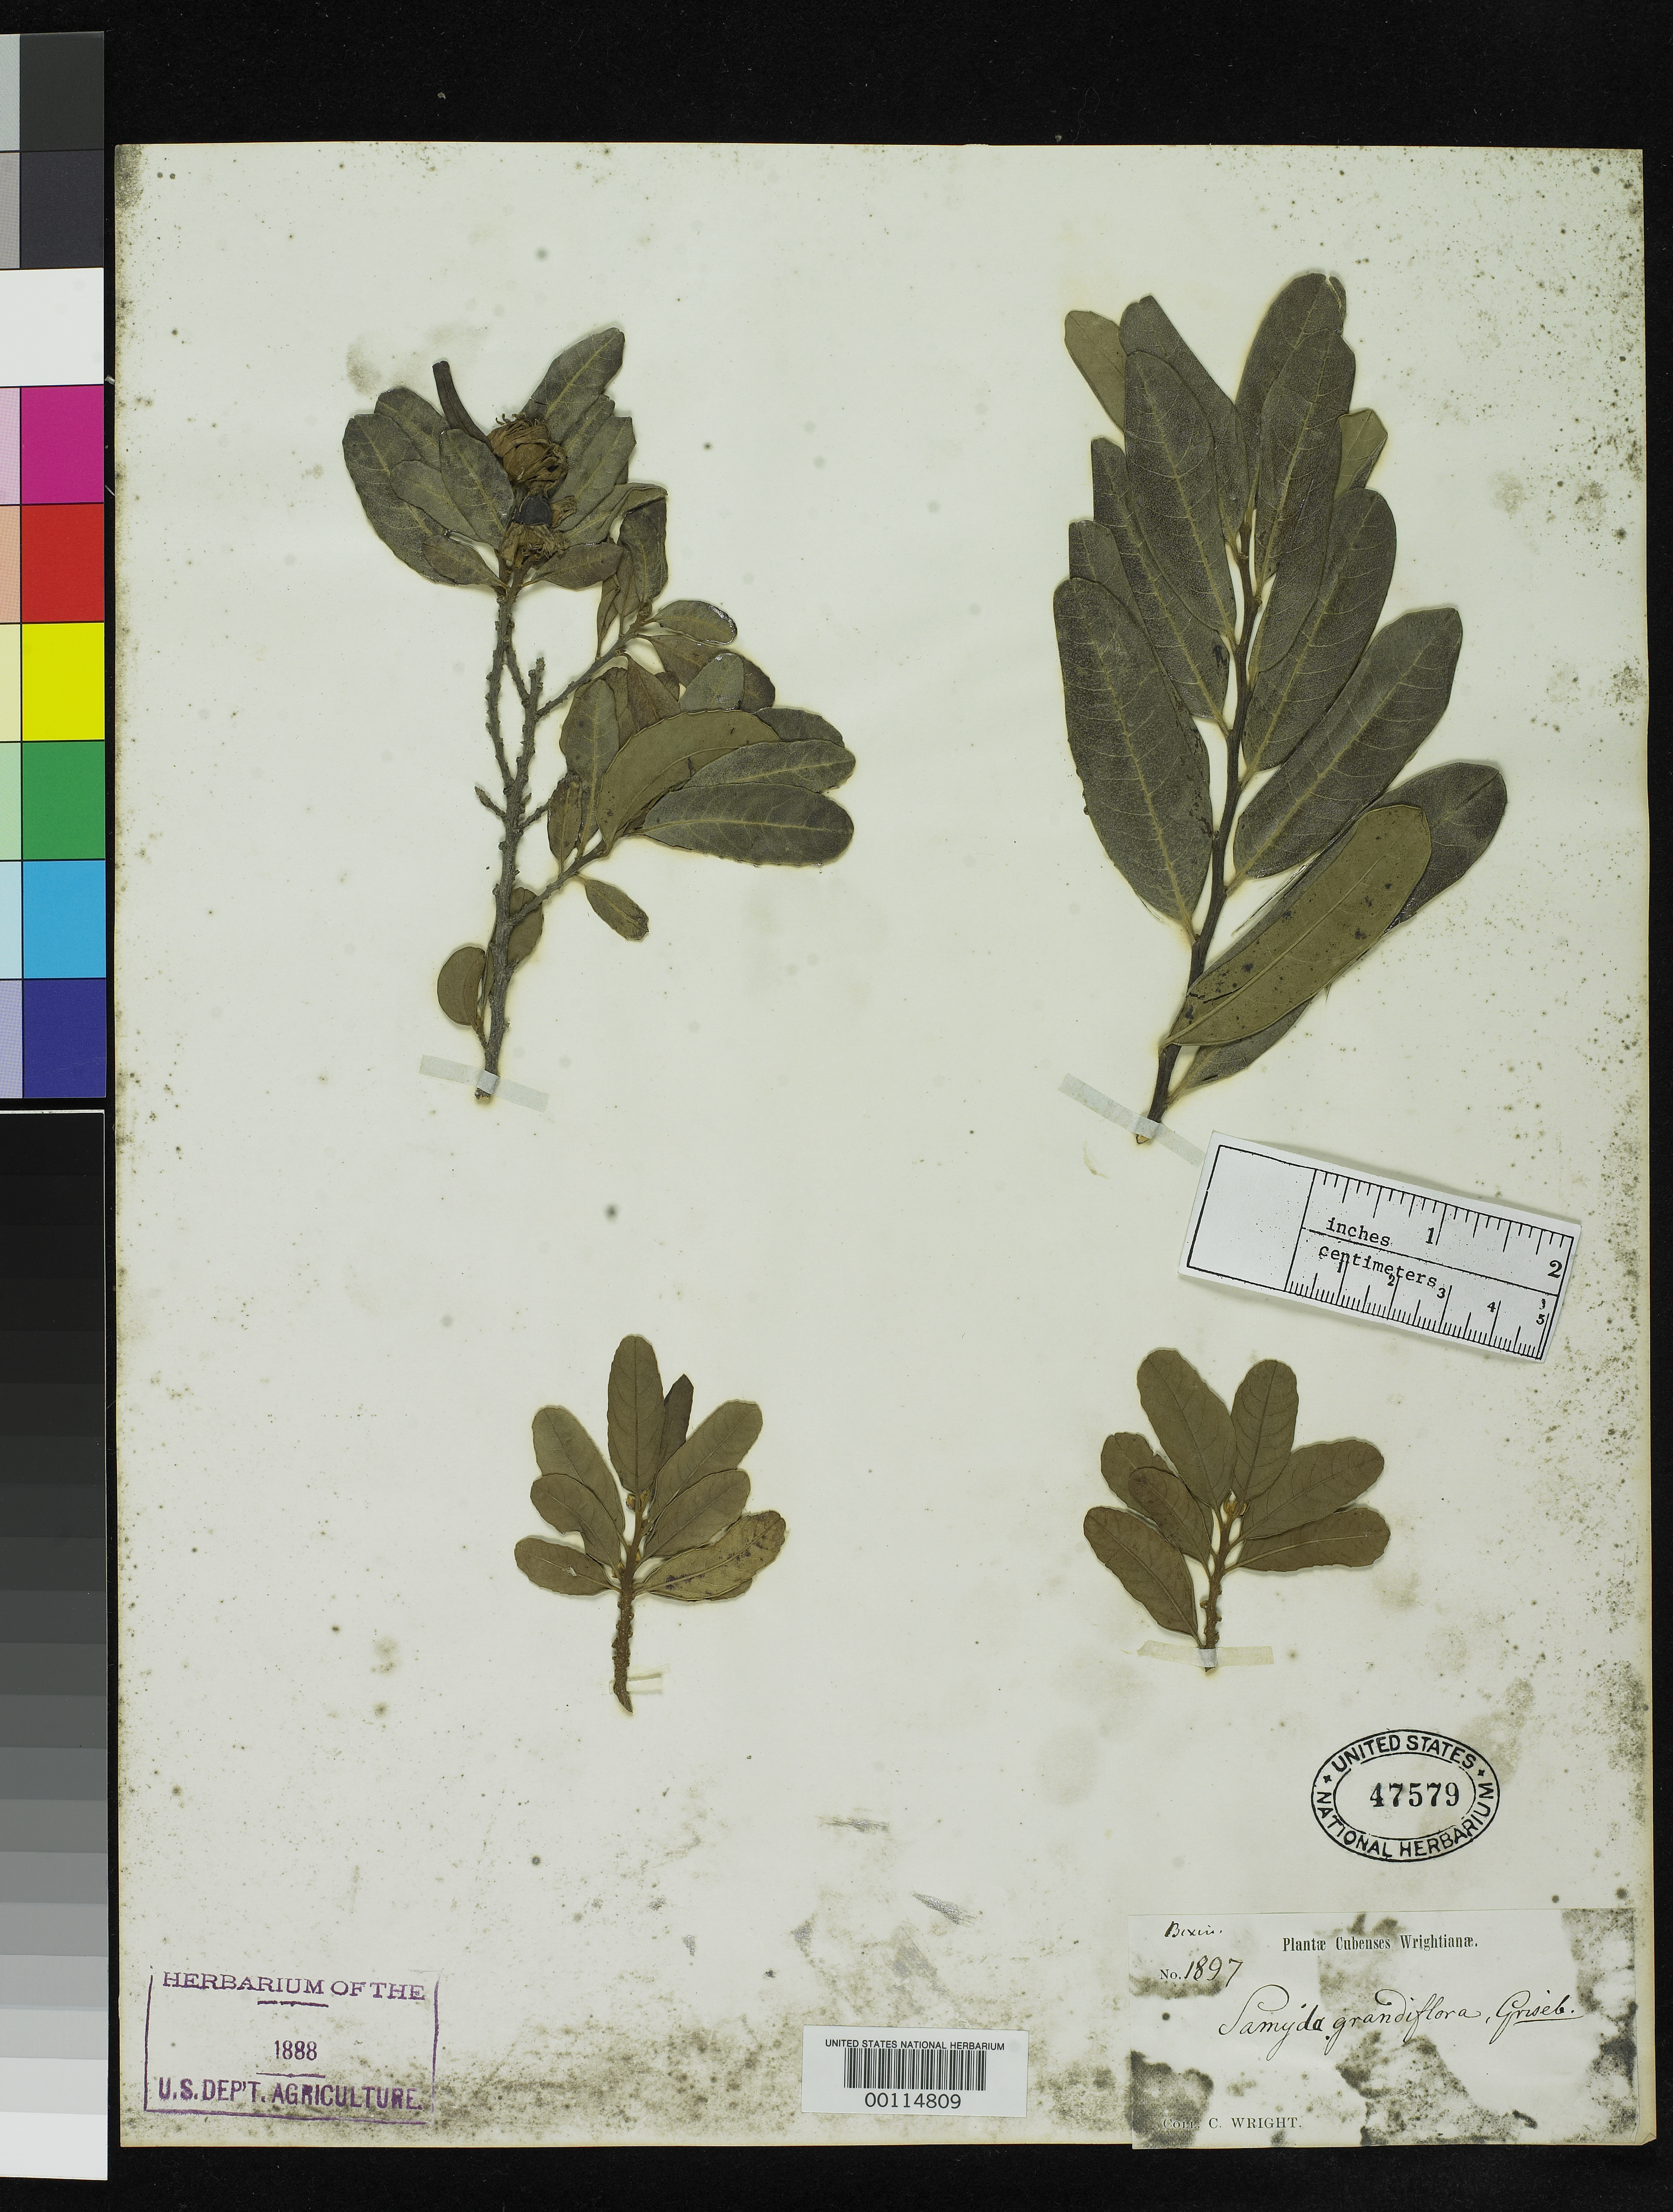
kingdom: Plantae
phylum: Tracheophyta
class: Magnoliopsida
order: Malpighiales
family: Salicaceae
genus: Samyda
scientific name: Samyda grandiflora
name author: Griseb.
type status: Syntype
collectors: C. Wright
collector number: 1897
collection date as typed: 1865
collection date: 1865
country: Cuba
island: Greater Antilles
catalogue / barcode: US 47579